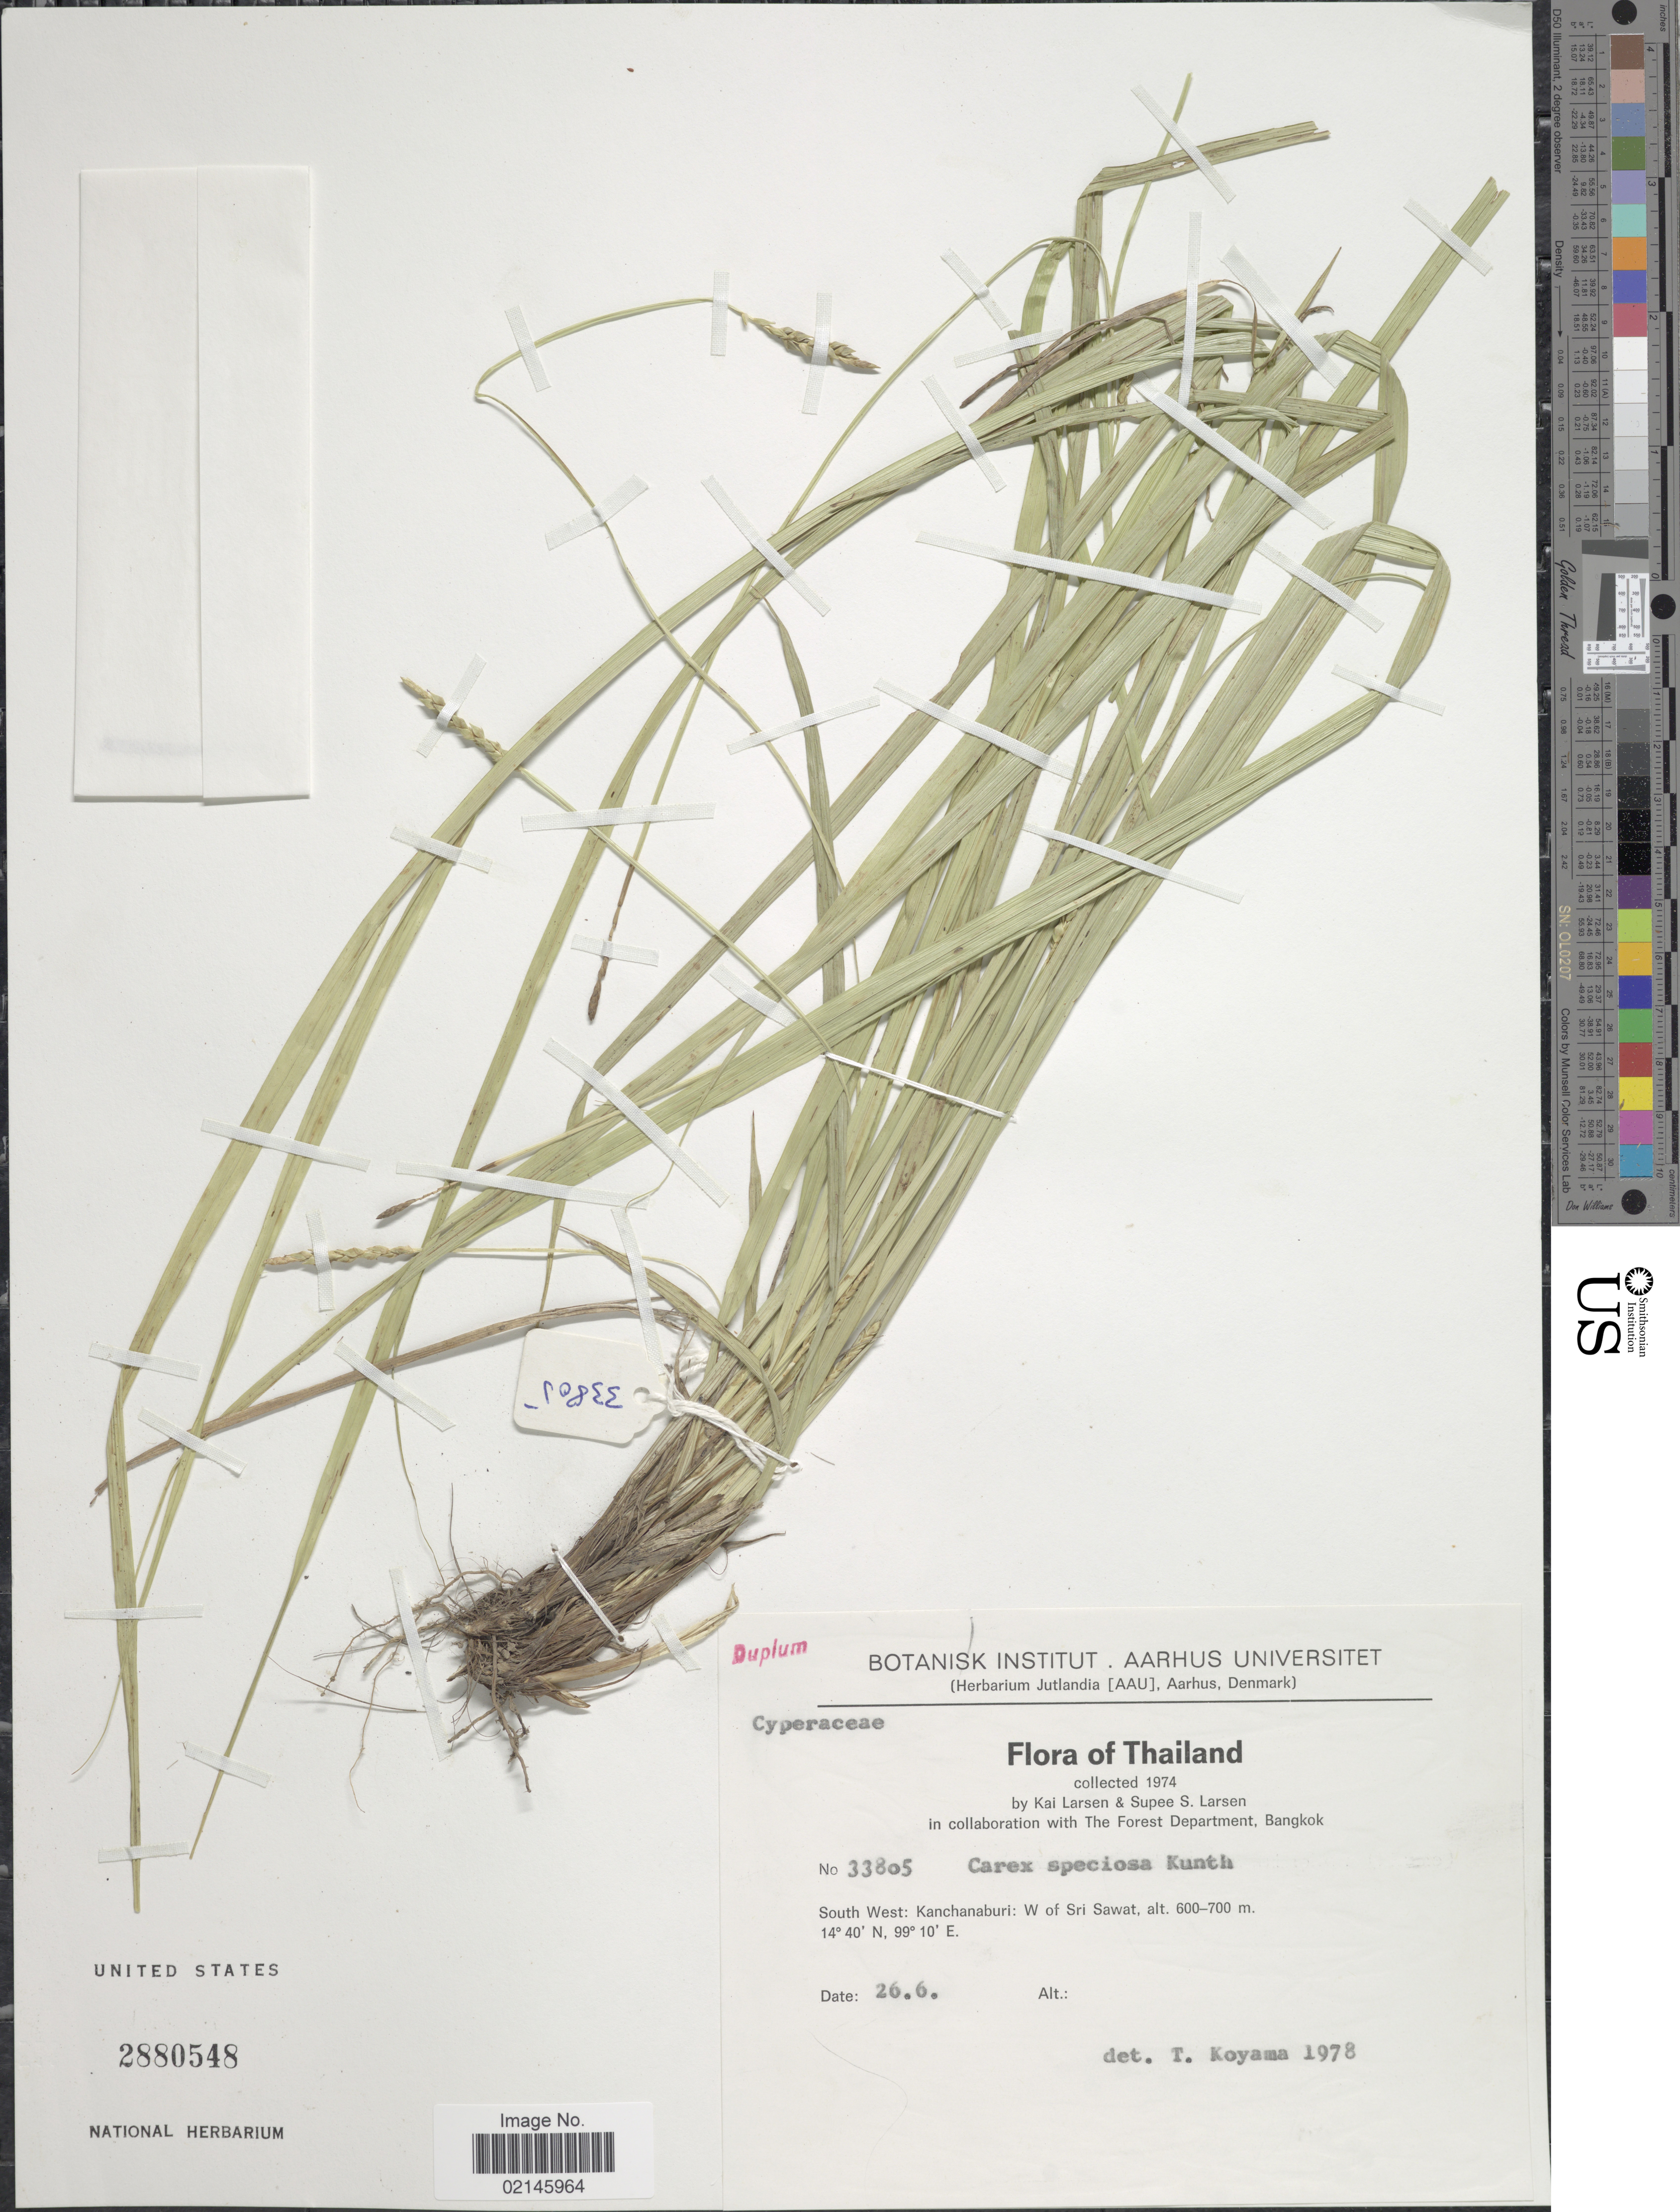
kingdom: Plantae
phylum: Tracheophyta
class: Liliopsida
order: Poales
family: Cyperaceae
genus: Carex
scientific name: Carex speciosa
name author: Kunth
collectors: K. Larsen & S. Larsen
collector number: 33805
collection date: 1974-06-26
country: Thailand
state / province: Kanchanaburi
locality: South West: W of Sri Sawat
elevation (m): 600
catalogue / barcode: US 2880548